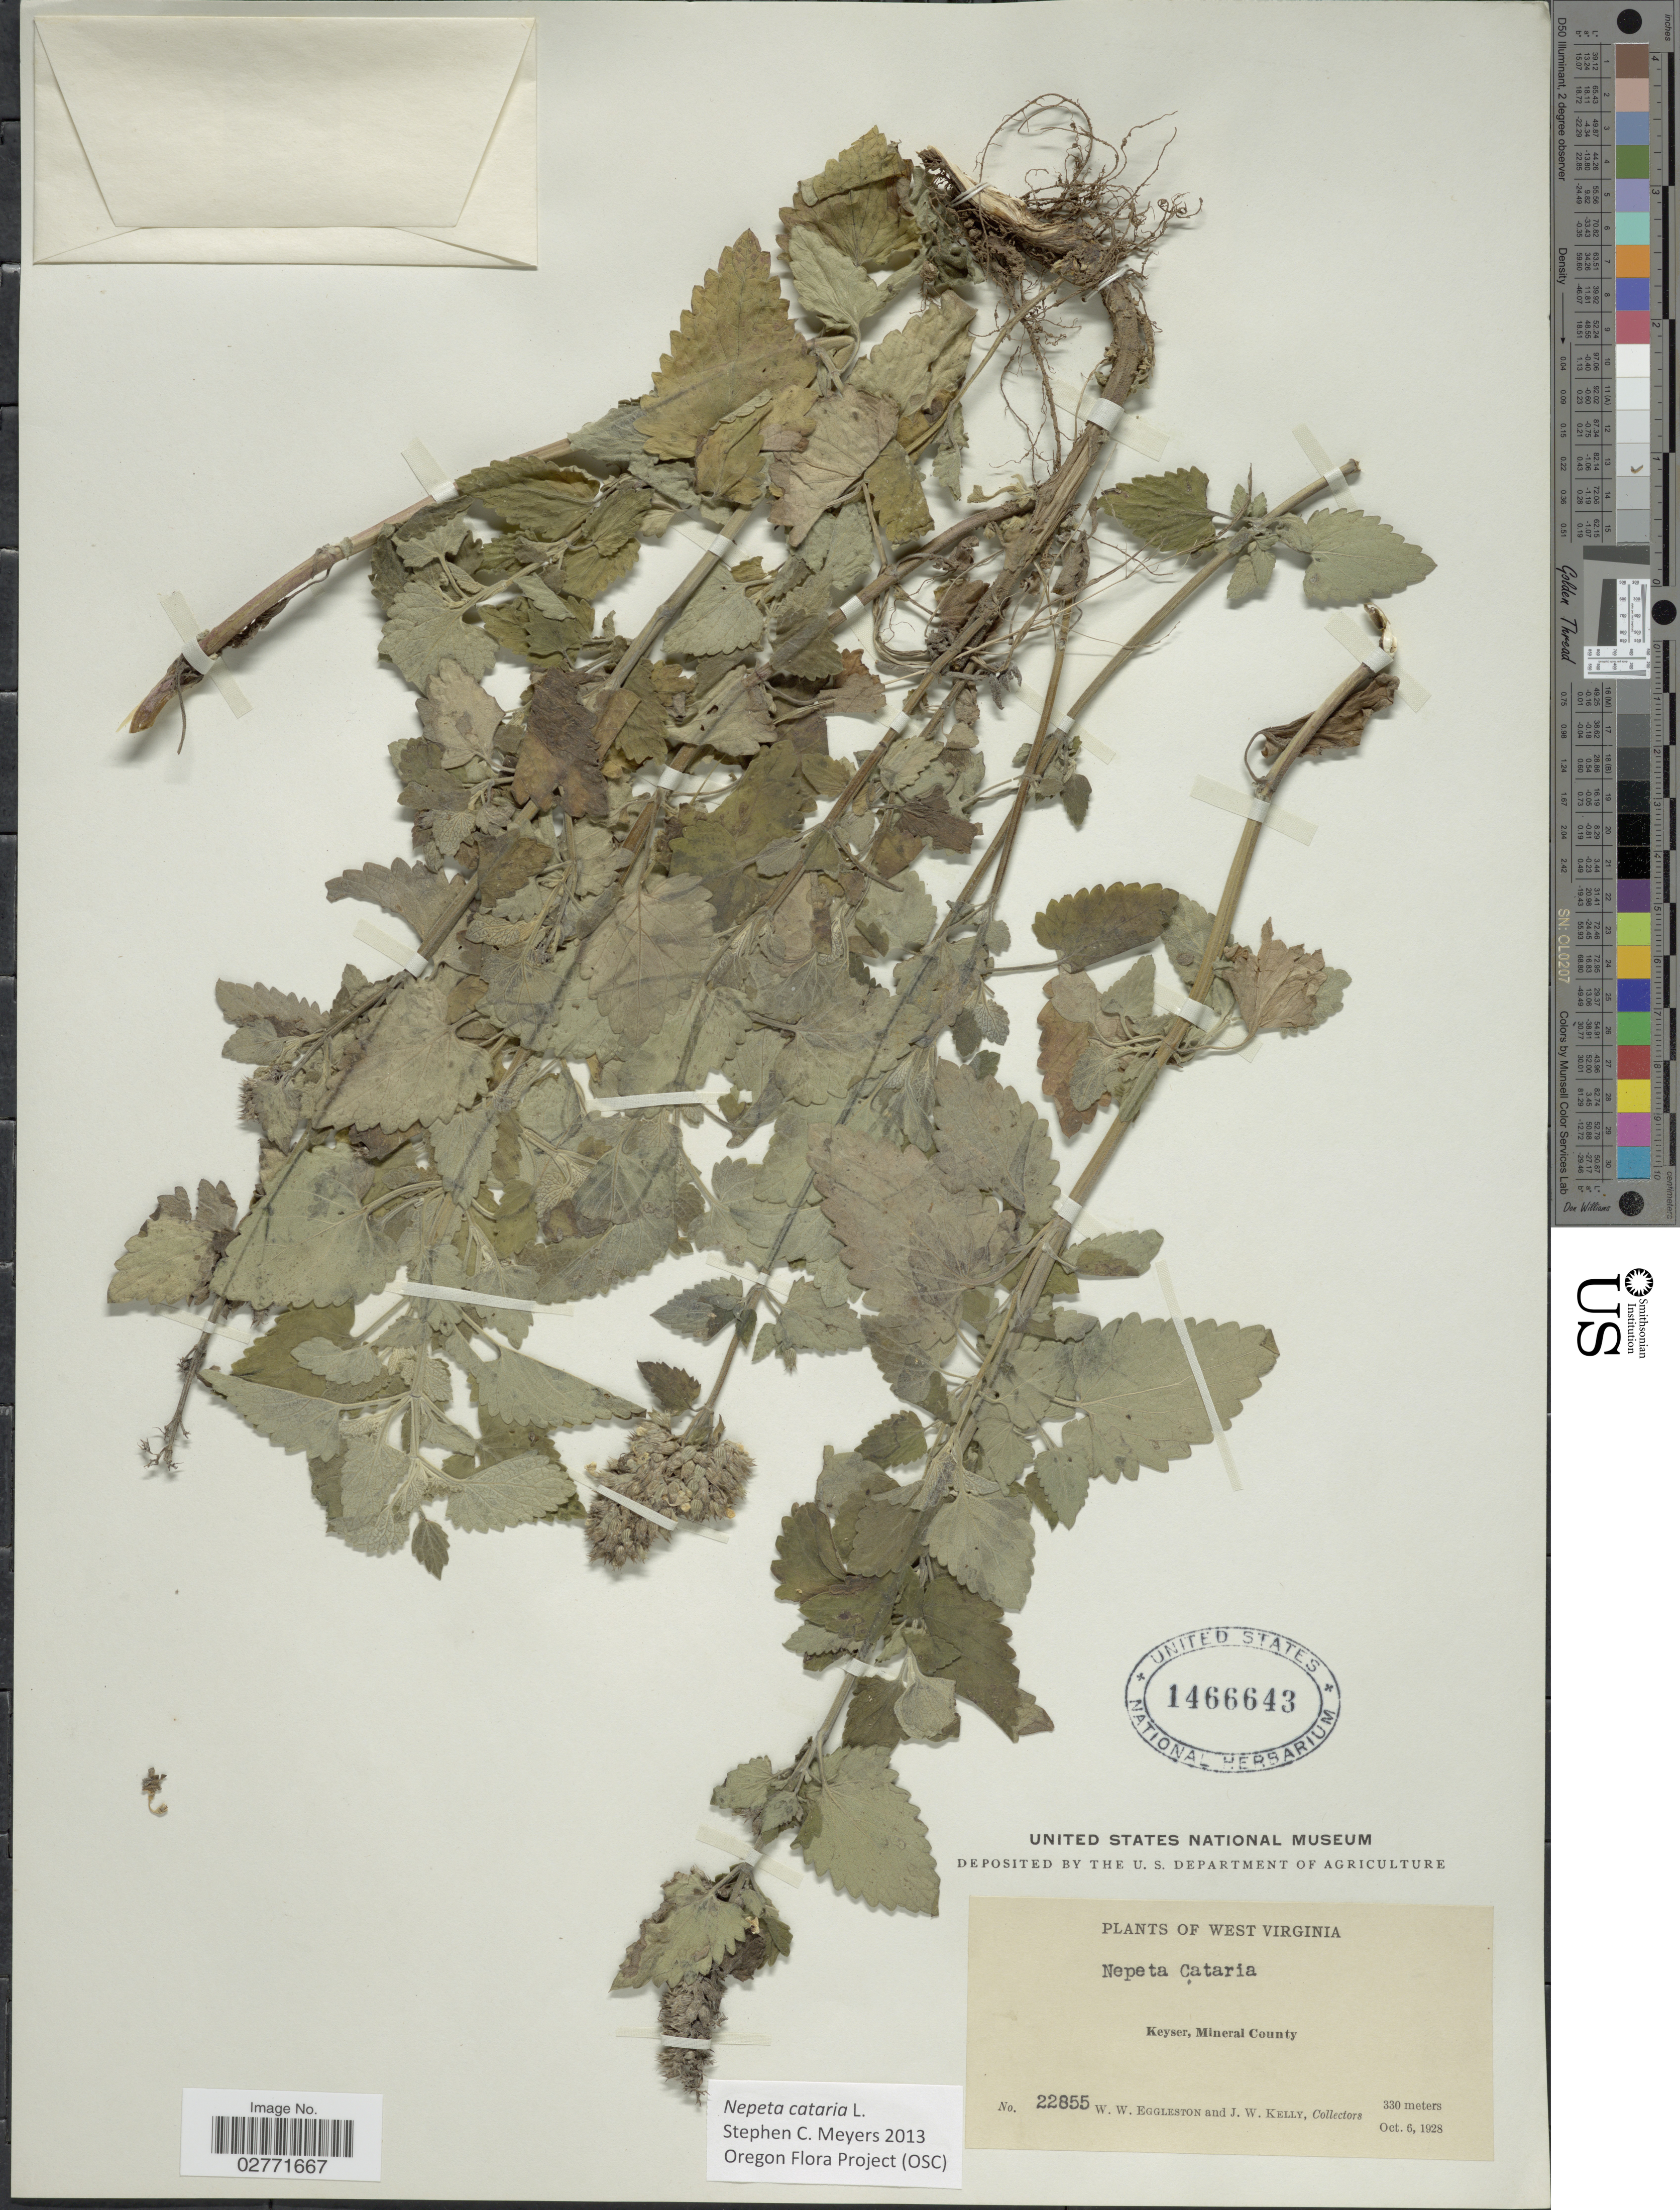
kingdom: Plantae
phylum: Tracheophyta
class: Magnoliopsida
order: Lamiales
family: Lamiaceae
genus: Nepeta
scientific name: Nepeta cataria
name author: L.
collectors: W. W. Eggleston & J. Kelly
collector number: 22855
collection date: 1928-10-06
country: United States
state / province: West Virginia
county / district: Mineral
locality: Keyser, Mineral County.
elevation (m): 330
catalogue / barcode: US 1466643